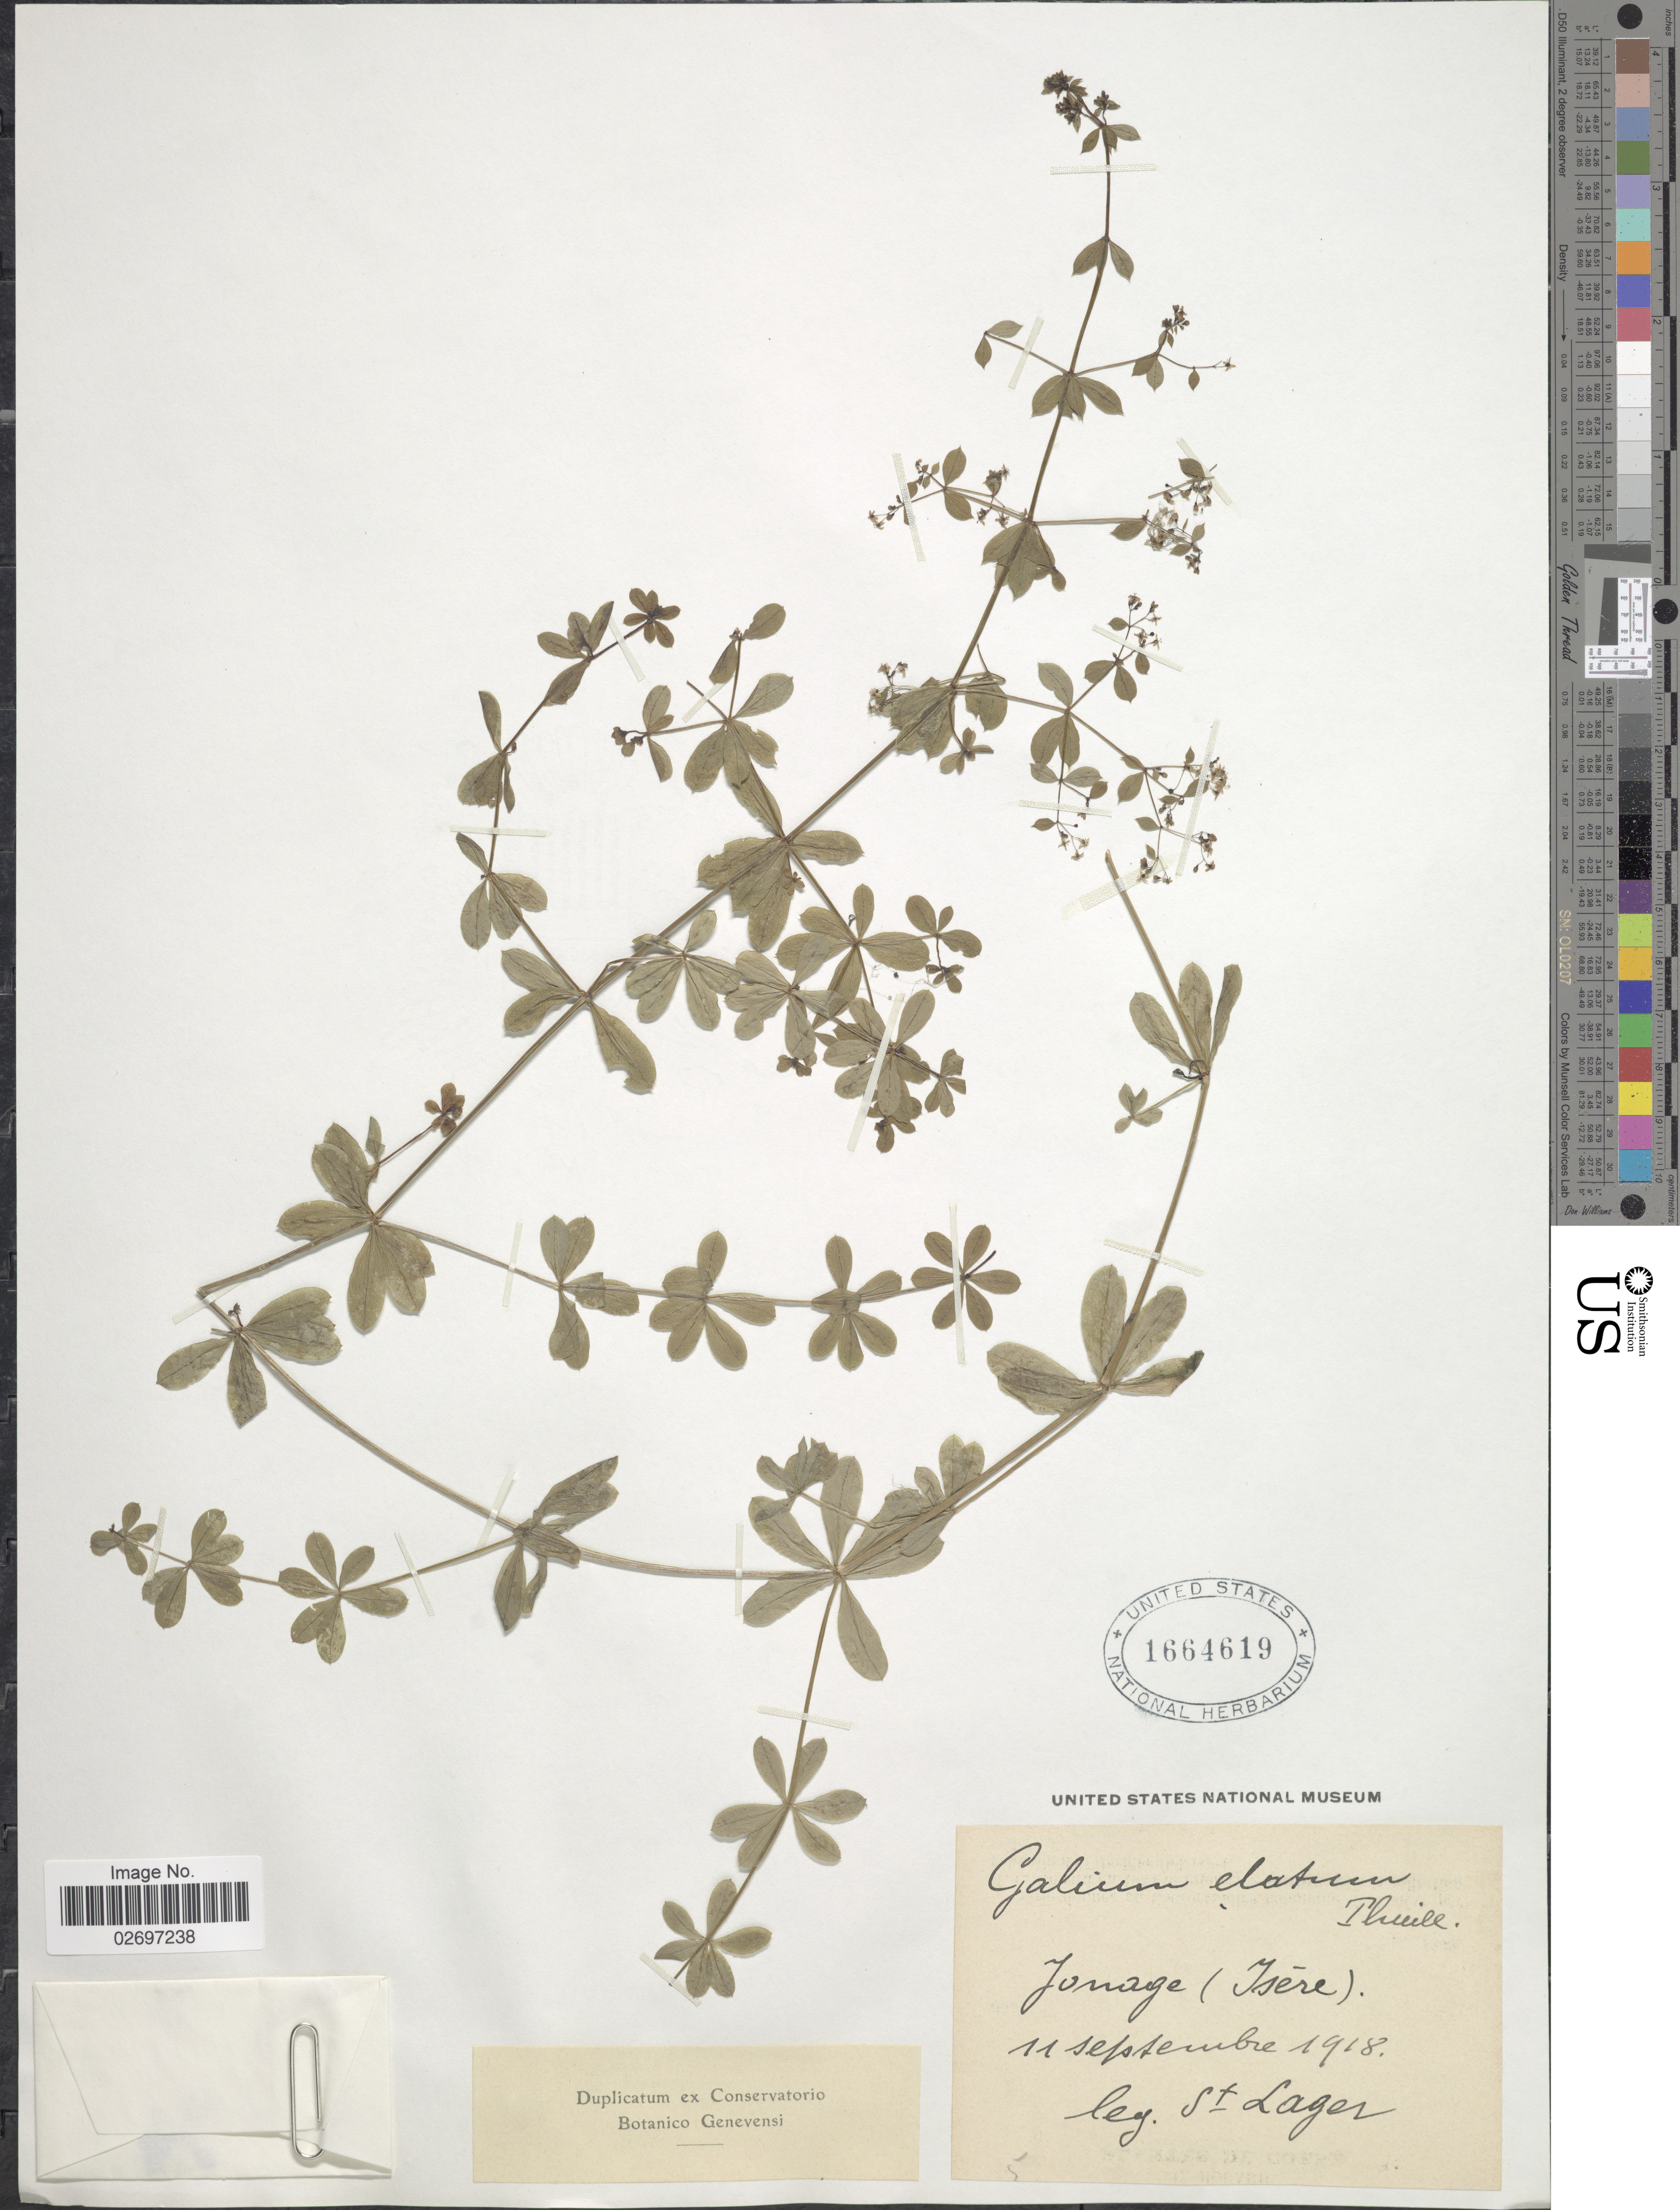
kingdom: Plantae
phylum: Tracheophyta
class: Magnoliopsida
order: Gentianales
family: Rubiaceae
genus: Galium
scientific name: Galium elatum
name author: Thuill.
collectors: -. St. Lager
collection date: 1918-09-11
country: France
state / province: Auvergne-Rhône-Alpes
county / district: Isère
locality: Jonage (Isère)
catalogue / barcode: US 1664619